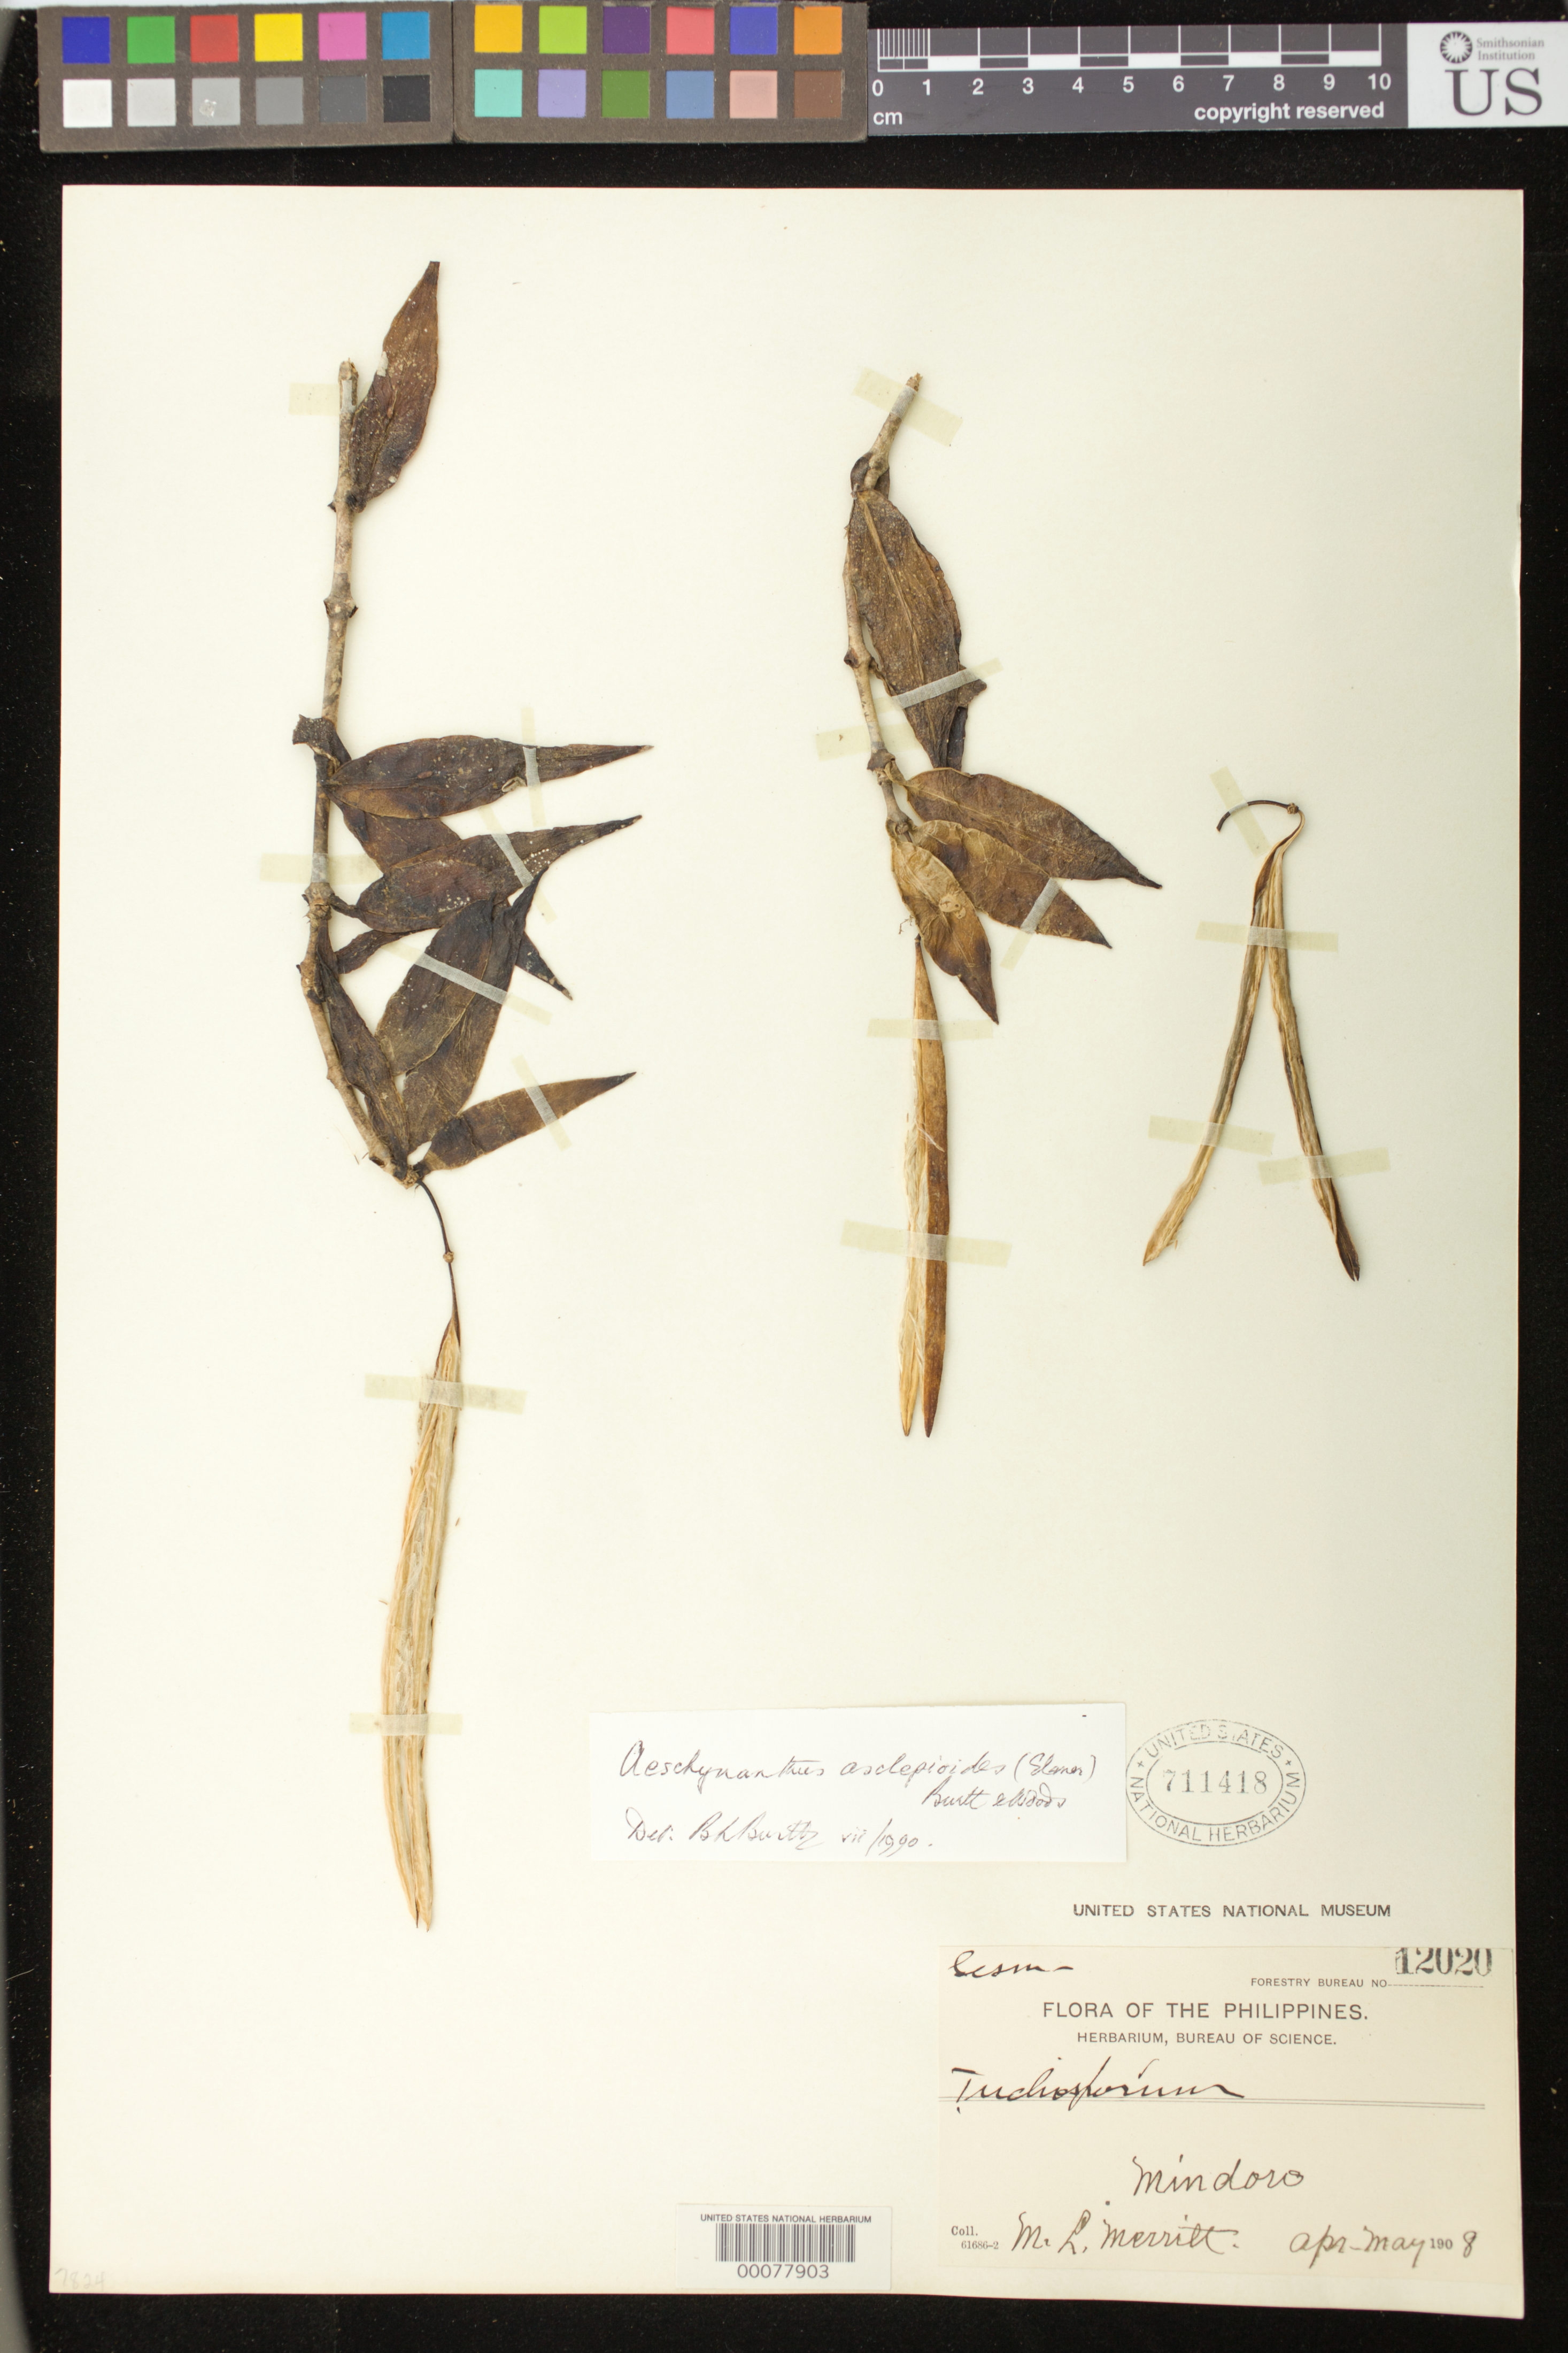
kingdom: Plantae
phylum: Tracheophyta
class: Magnoliopsida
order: Lamiales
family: Gesneriaceae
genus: Aeschynanthus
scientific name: Aeschynanthus asclepioides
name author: (Elmer) B.L. Burtt & P. Woods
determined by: Burtt, B. L.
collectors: M. L. Merritt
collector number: For. Bur. 12020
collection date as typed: Apr-May 1908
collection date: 1908-04/1908-05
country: Philippines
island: Mindoro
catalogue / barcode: US 711418